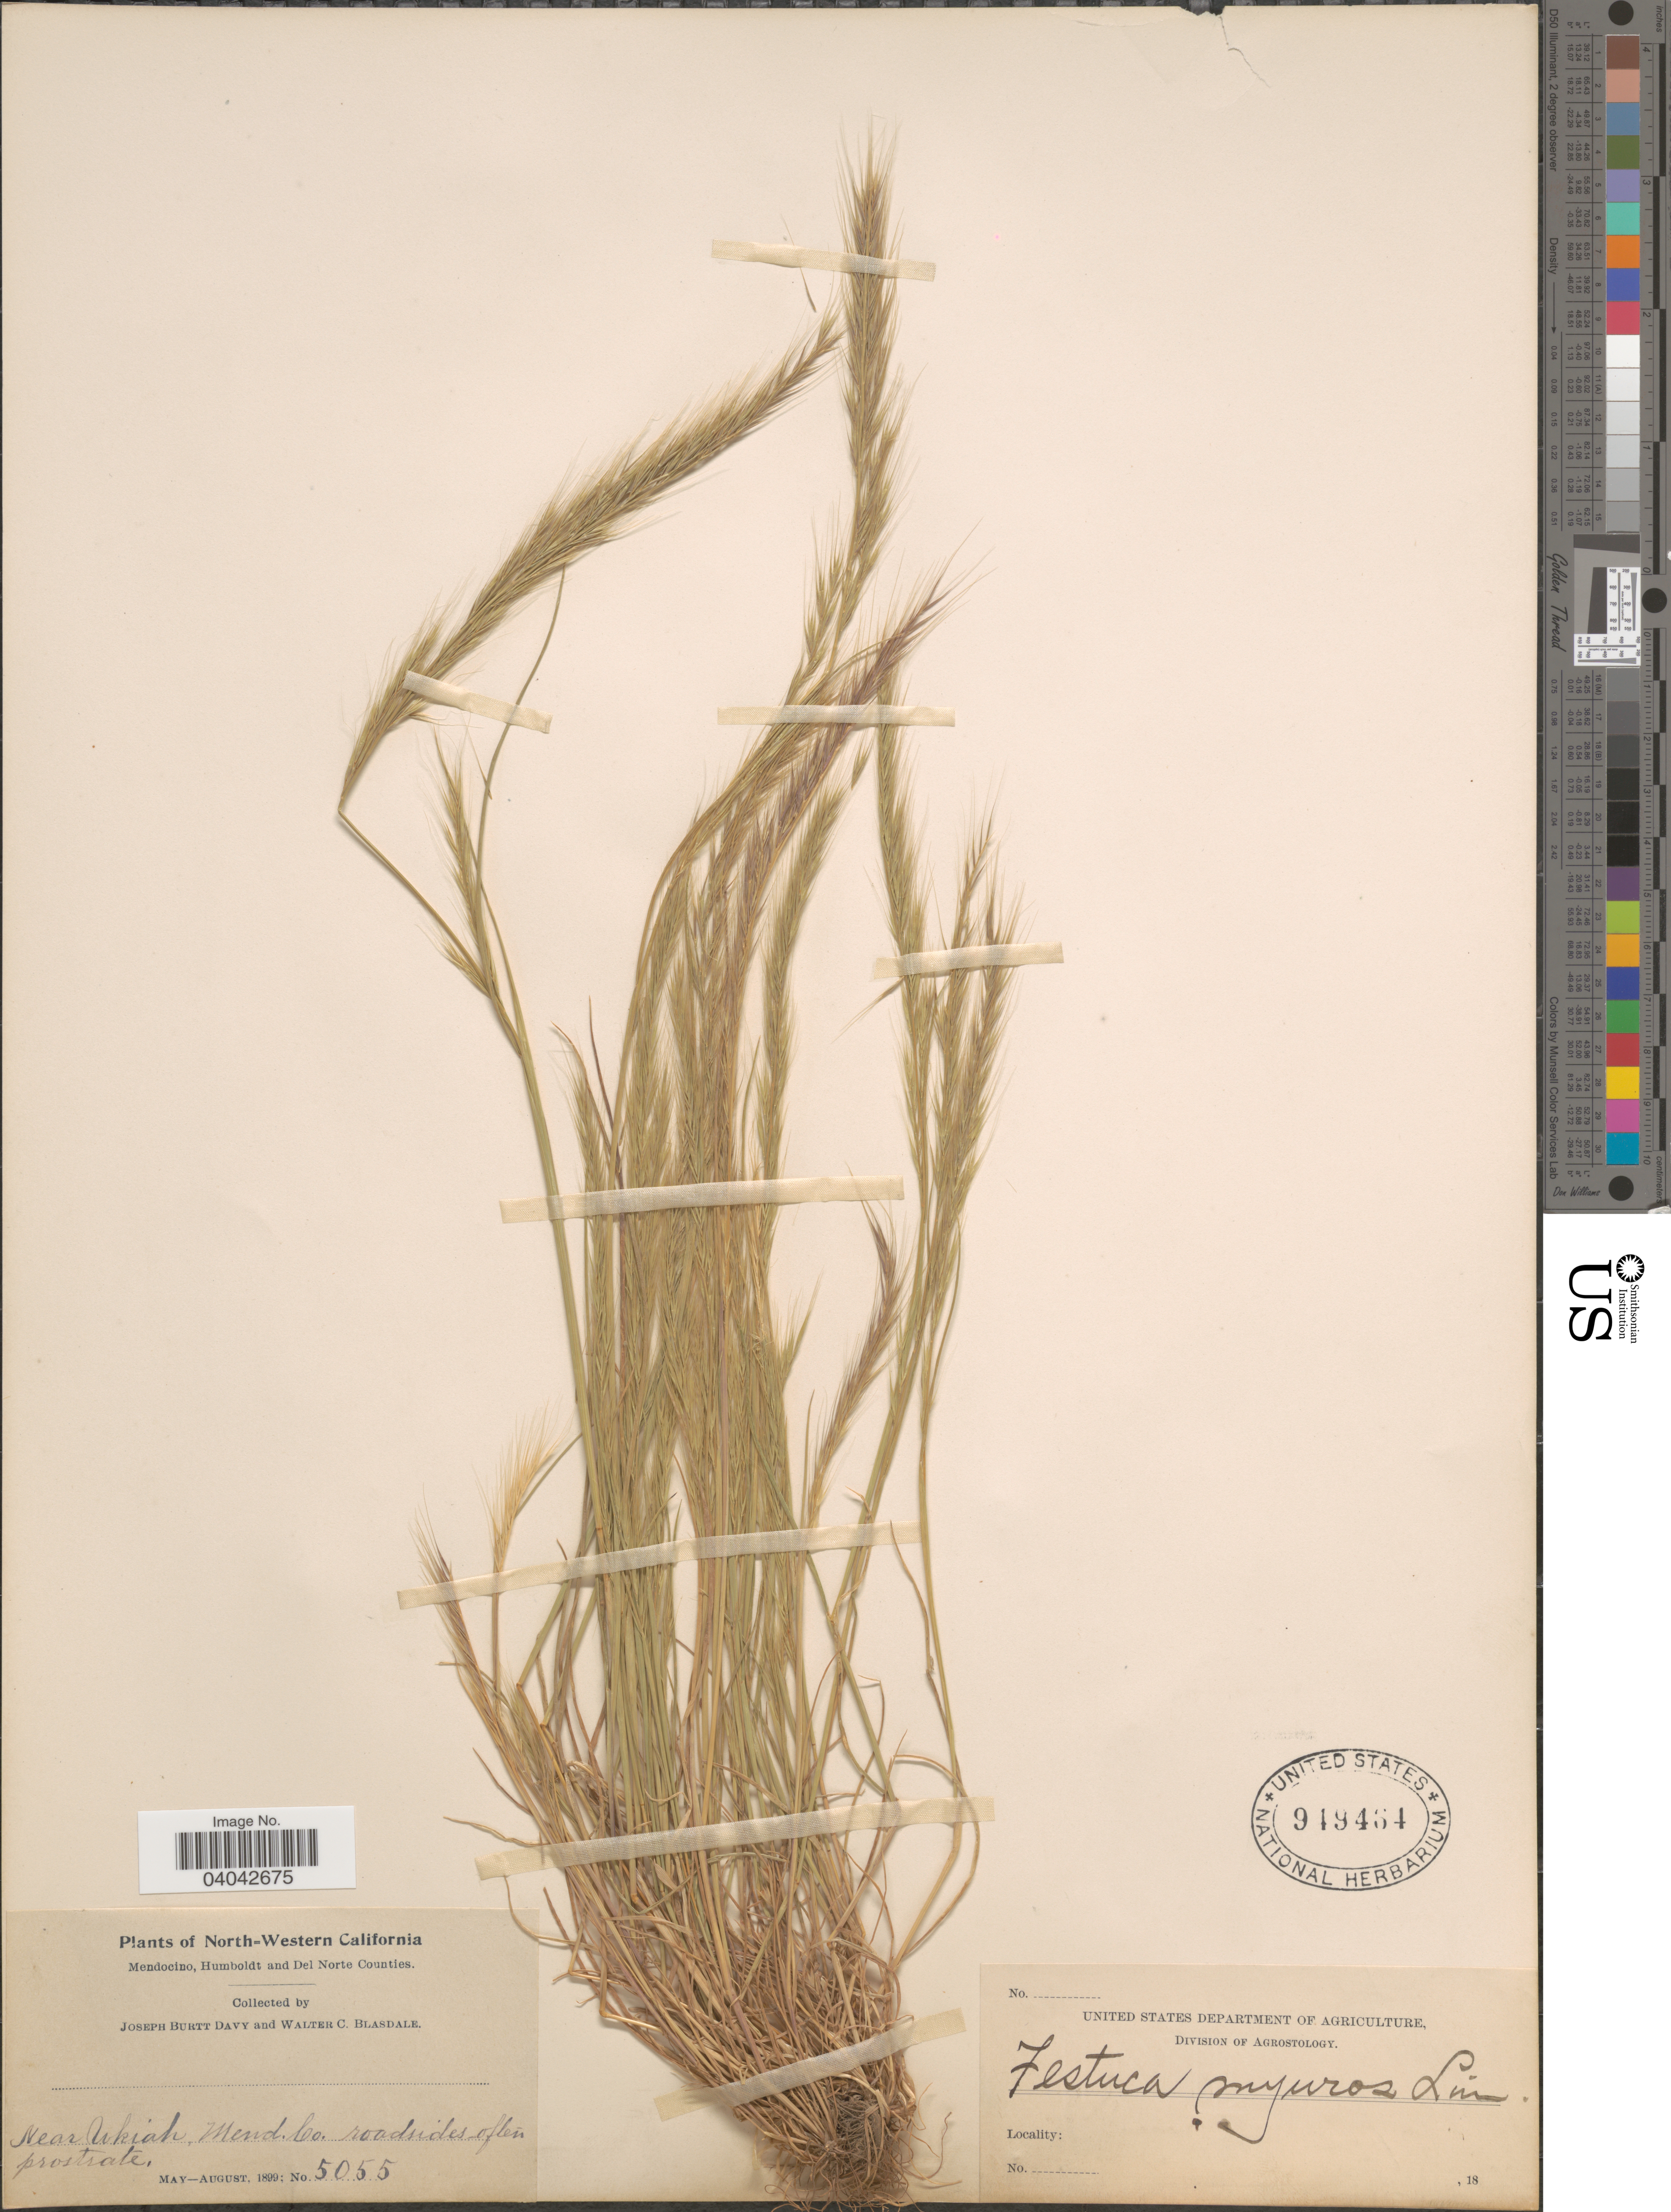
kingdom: Plantae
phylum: Tracheophyta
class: Liliopsida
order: Poales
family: Poaceae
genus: Festuca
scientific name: Festuca megalura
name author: Nutt.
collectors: J. Burtt Davy & W. Blasdale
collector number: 5055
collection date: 1899-05/1899-08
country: United States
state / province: California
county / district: Mendocino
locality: North-Western California. Near Ukiah, Mendocino Co.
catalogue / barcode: US 949464